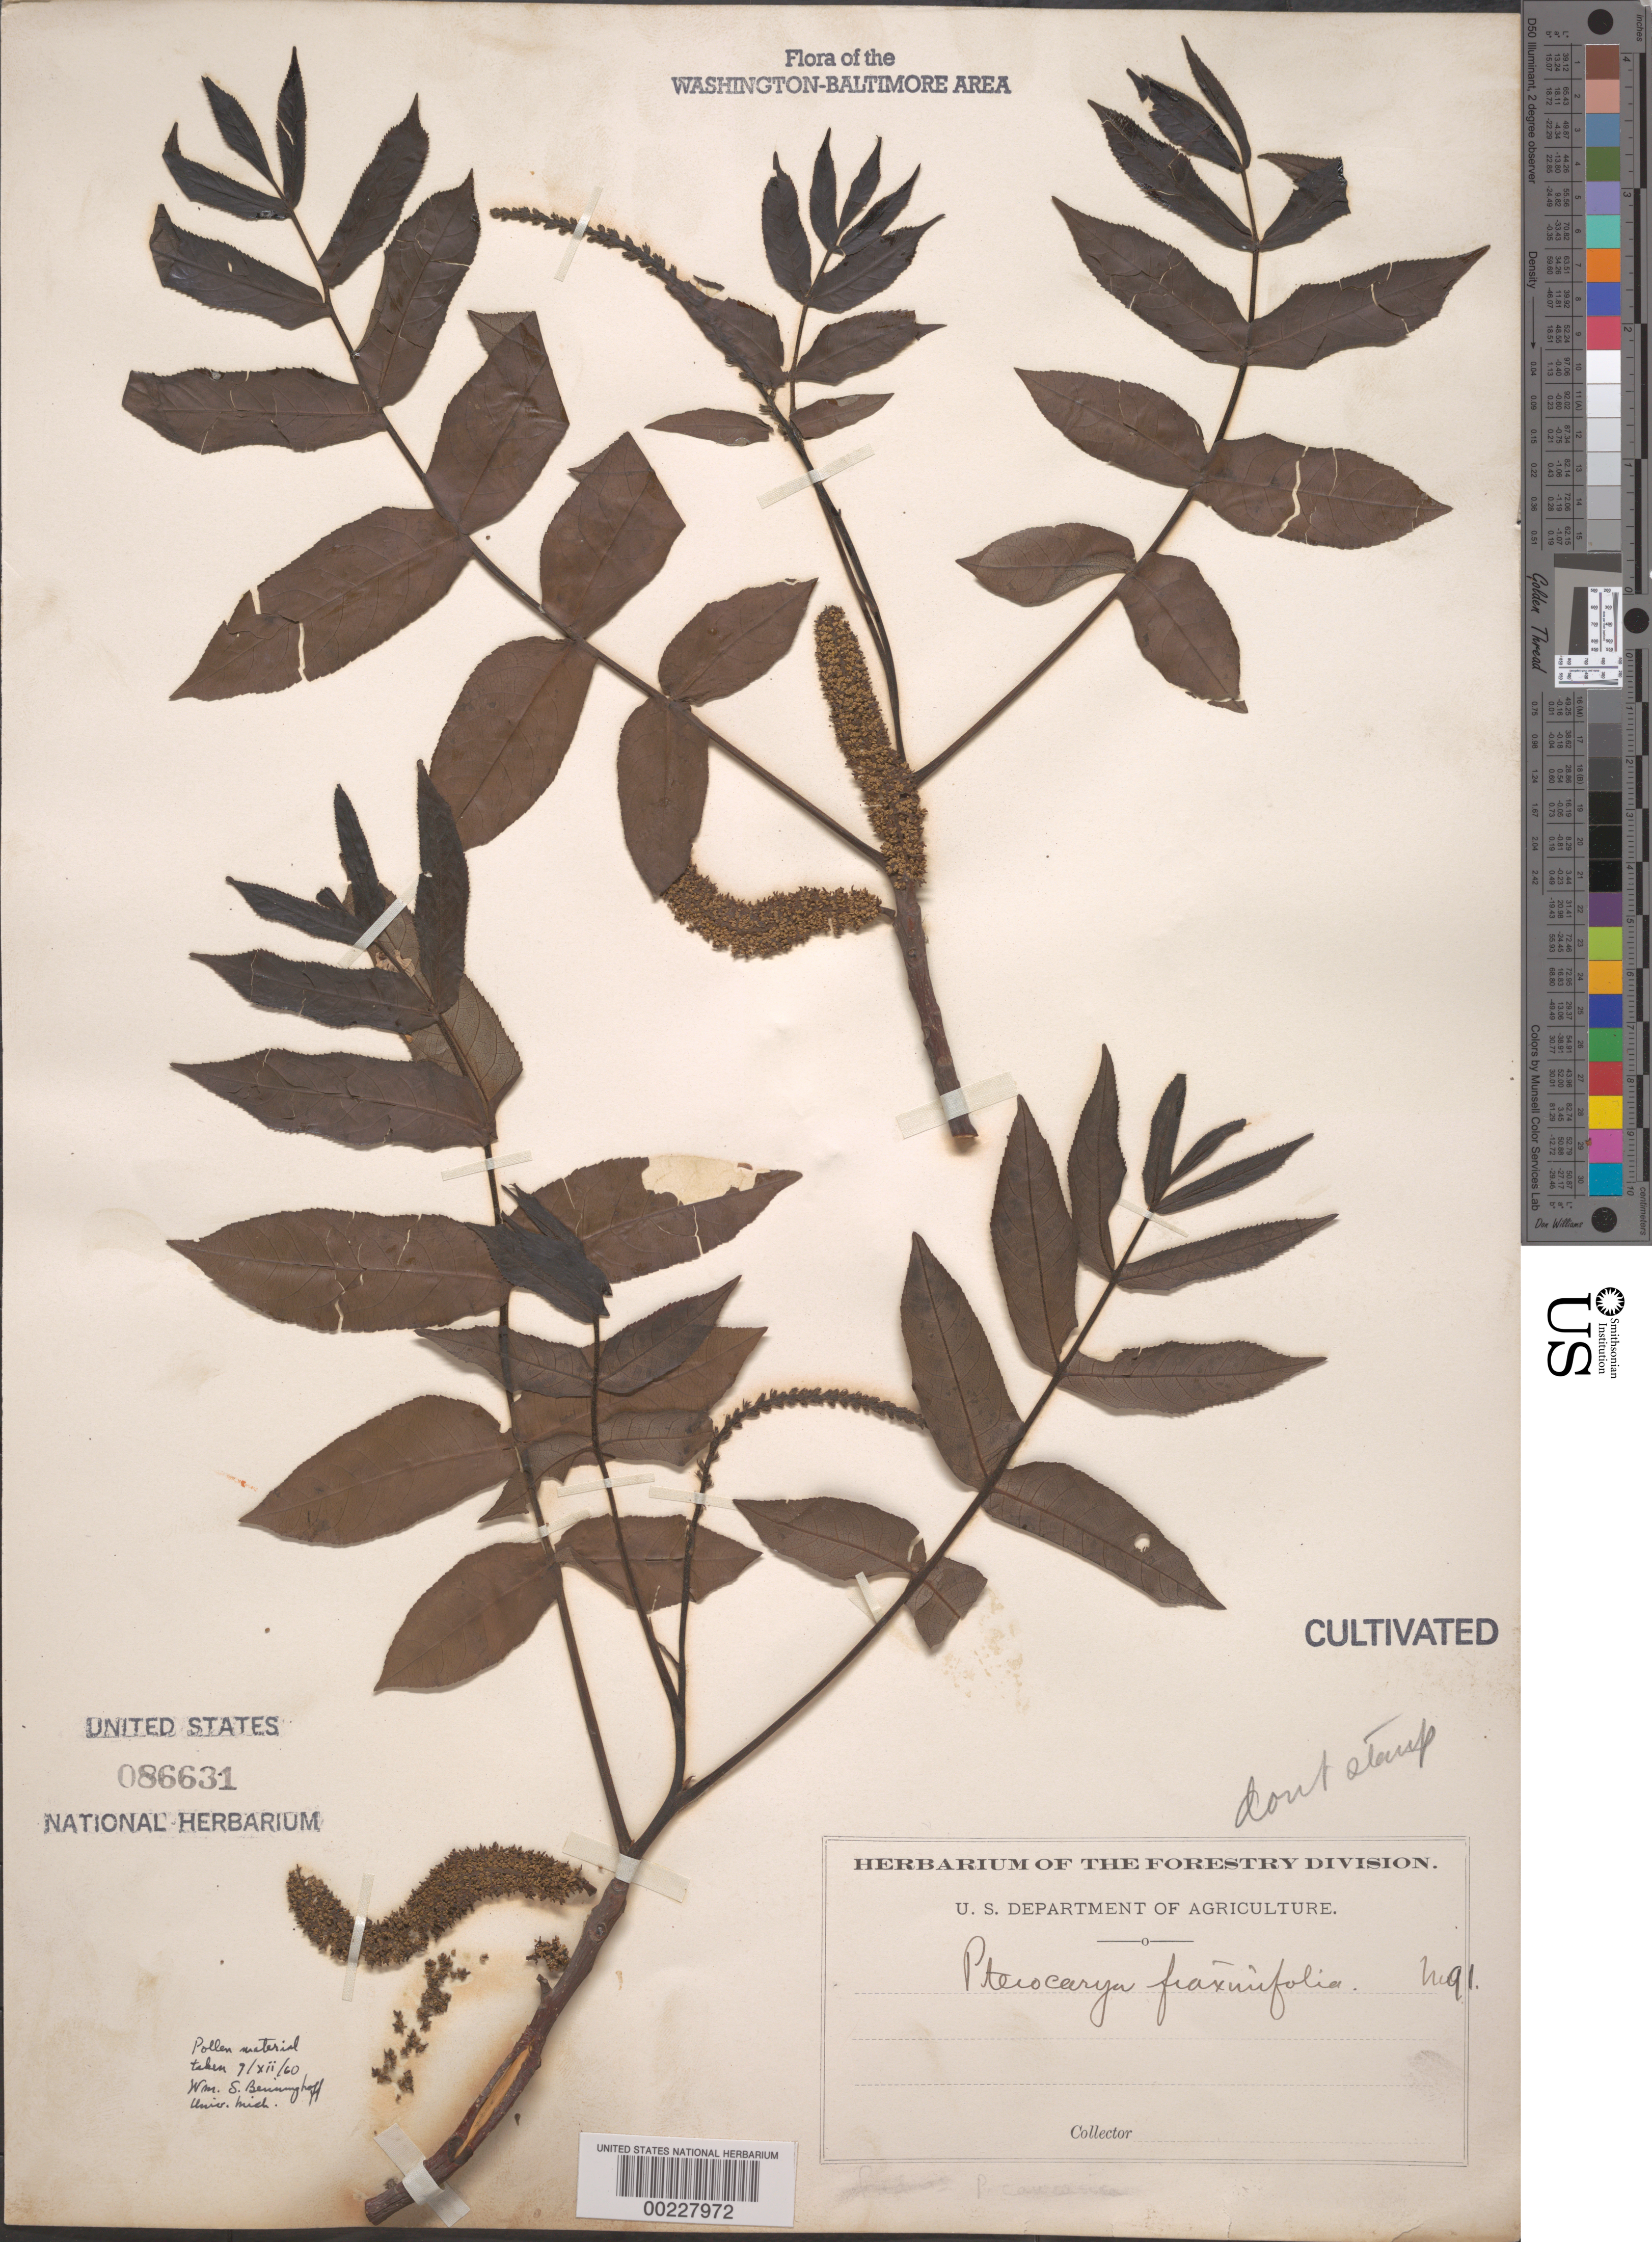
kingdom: Plantae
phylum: Tracheophyta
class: Magnoliopsida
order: Fagales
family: Juglandaceae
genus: Pterocarya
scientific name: Pterocarya fraxinifolia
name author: Spach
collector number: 91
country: United States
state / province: District of Columbia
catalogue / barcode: US 86631